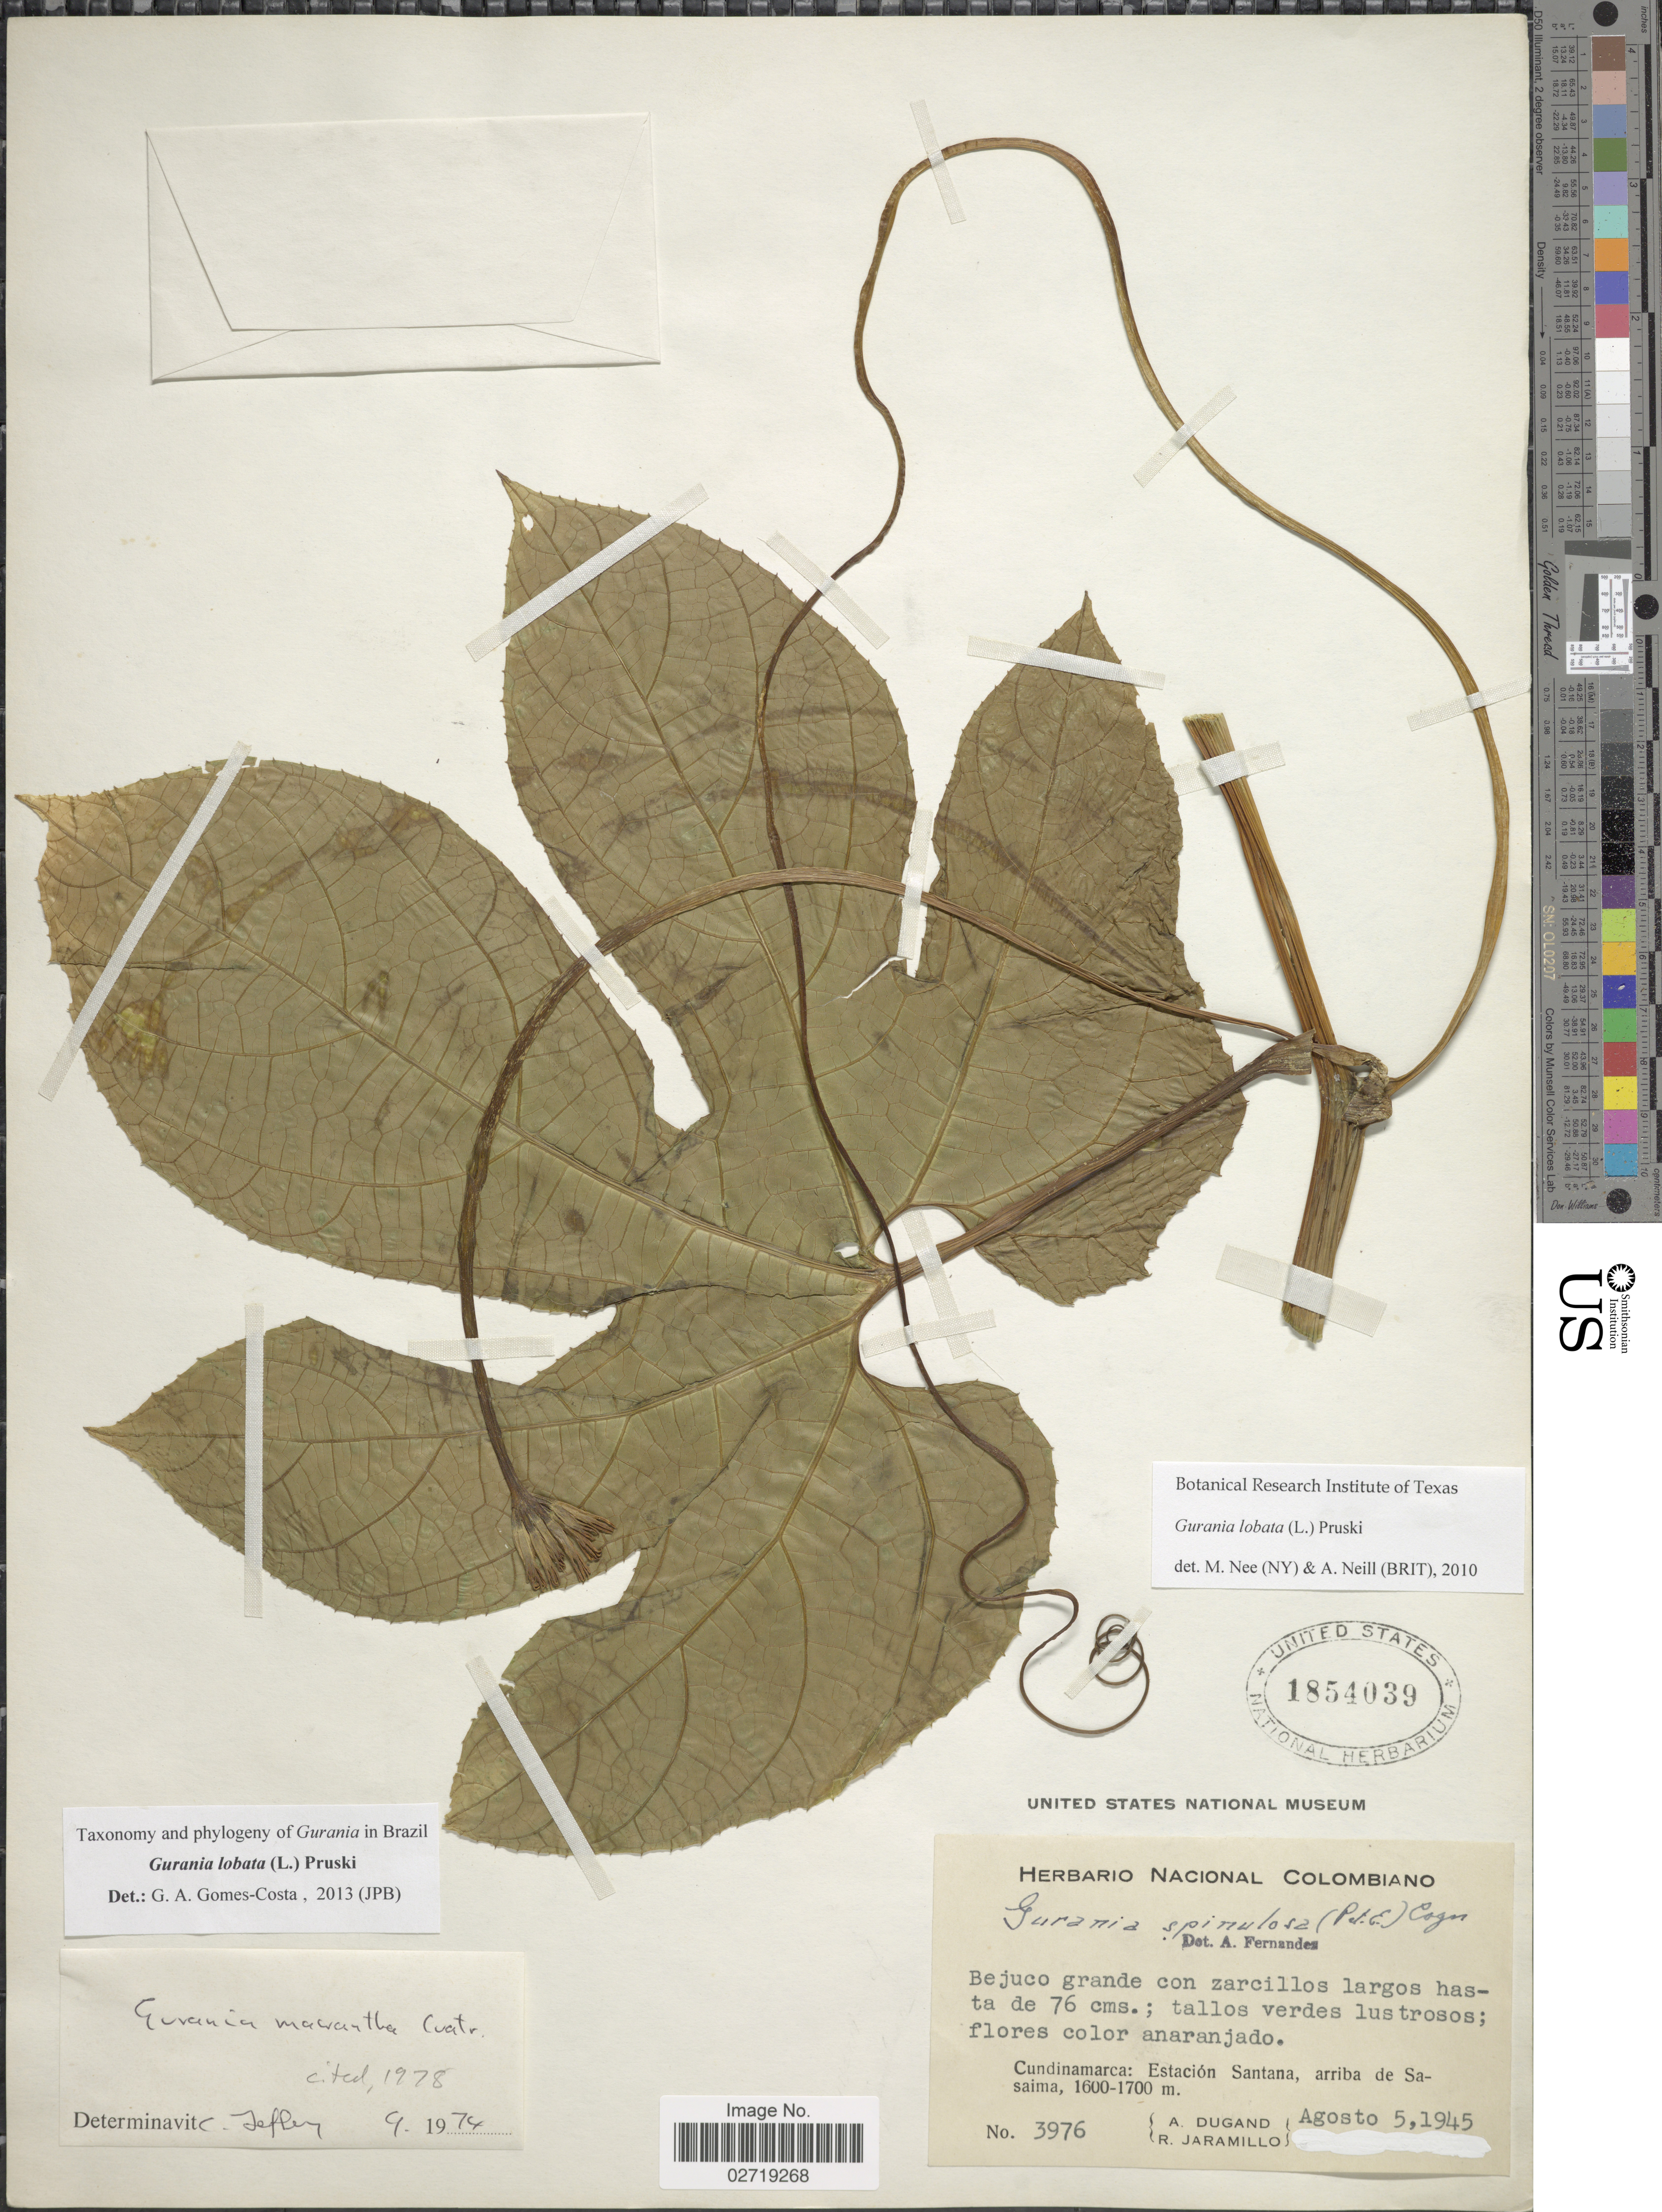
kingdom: Plantae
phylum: Tracheophyta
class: Magnoliopsida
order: Cucurbitales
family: Cucurbitaceae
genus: Gurania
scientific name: Gurania lobata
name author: (L.) Pruski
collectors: A. Dugand & R. Jaramillo M.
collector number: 3976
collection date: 1945-08-05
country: Colombia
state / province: Cundinamarca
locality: Estacion Santana, arriba de Sasaima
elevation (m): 1600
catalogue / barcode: US 1854039